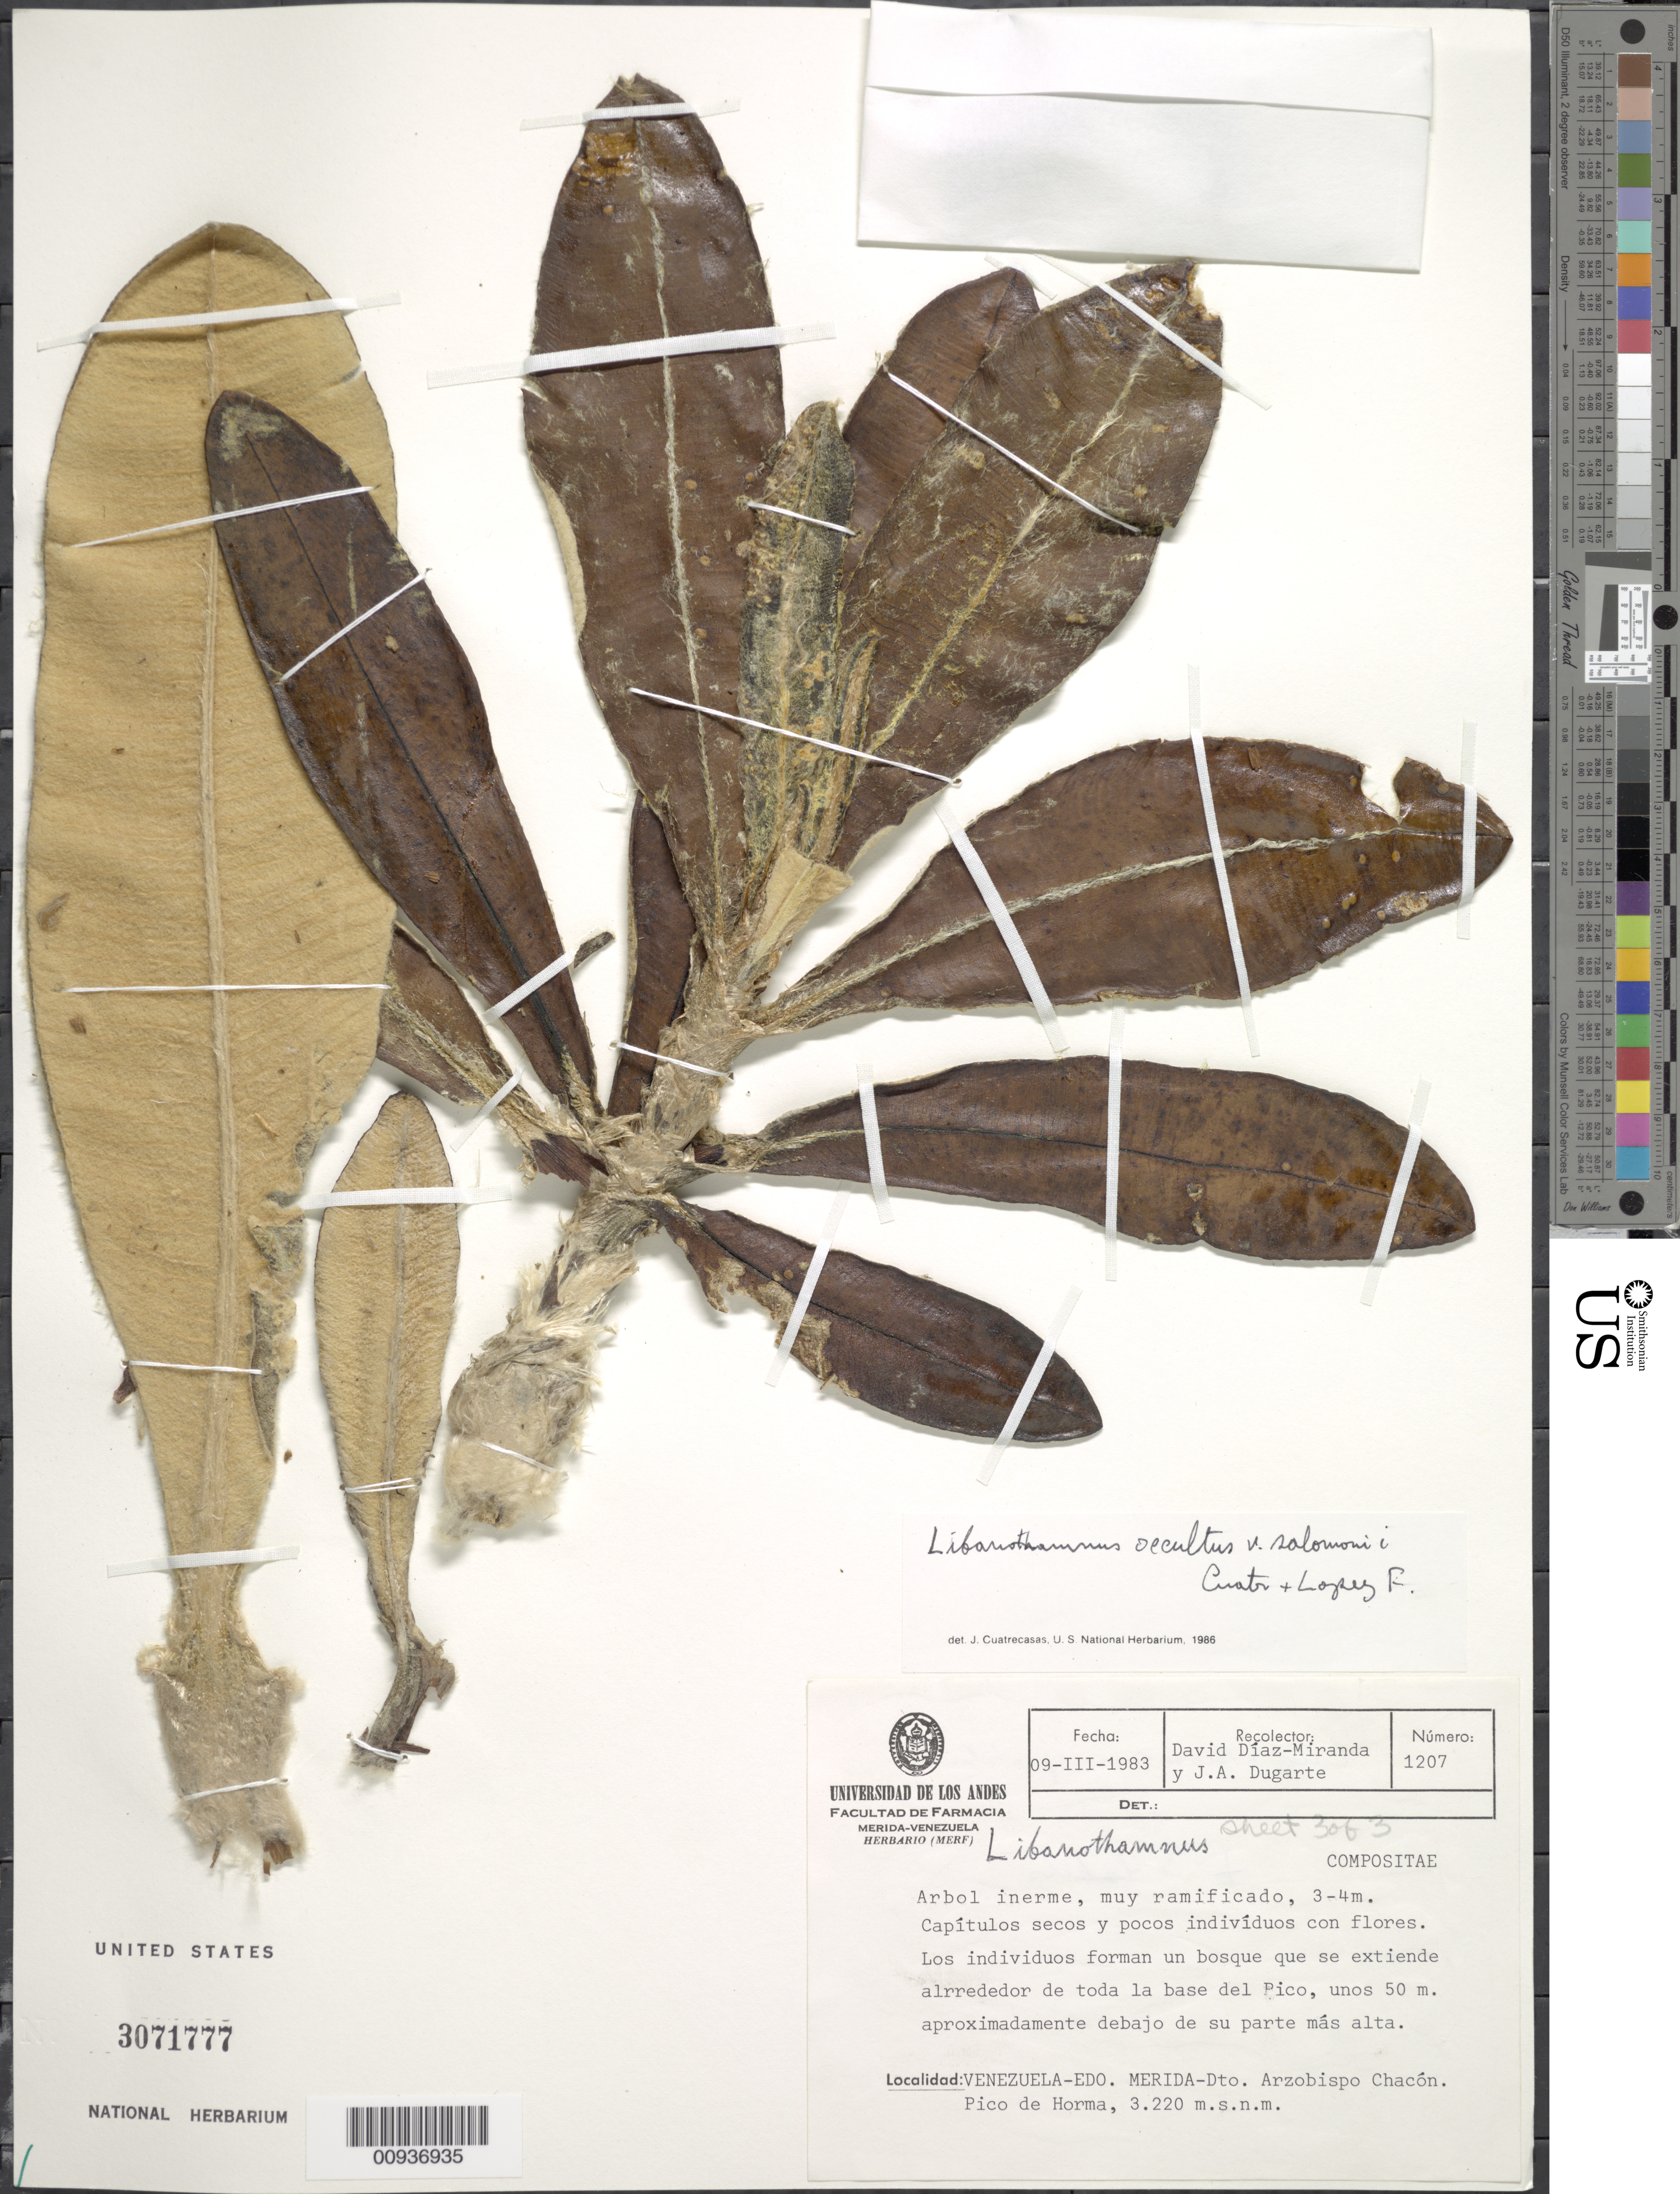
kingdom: Plantae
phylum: Tracheophyta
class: Magnoliopsida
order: Asterales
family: Asteraceae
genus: Libanothamnus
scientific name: Libanothamnus occultus subsp. occultus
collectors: D. Diaz-Miranda & J. Dugarte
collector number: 1207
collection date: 1983-03-09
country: Venezuela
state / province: Mérida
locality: Dto. Arzobispo Chacon, Pico de Horma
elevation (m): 3220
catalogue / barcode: US 3071777